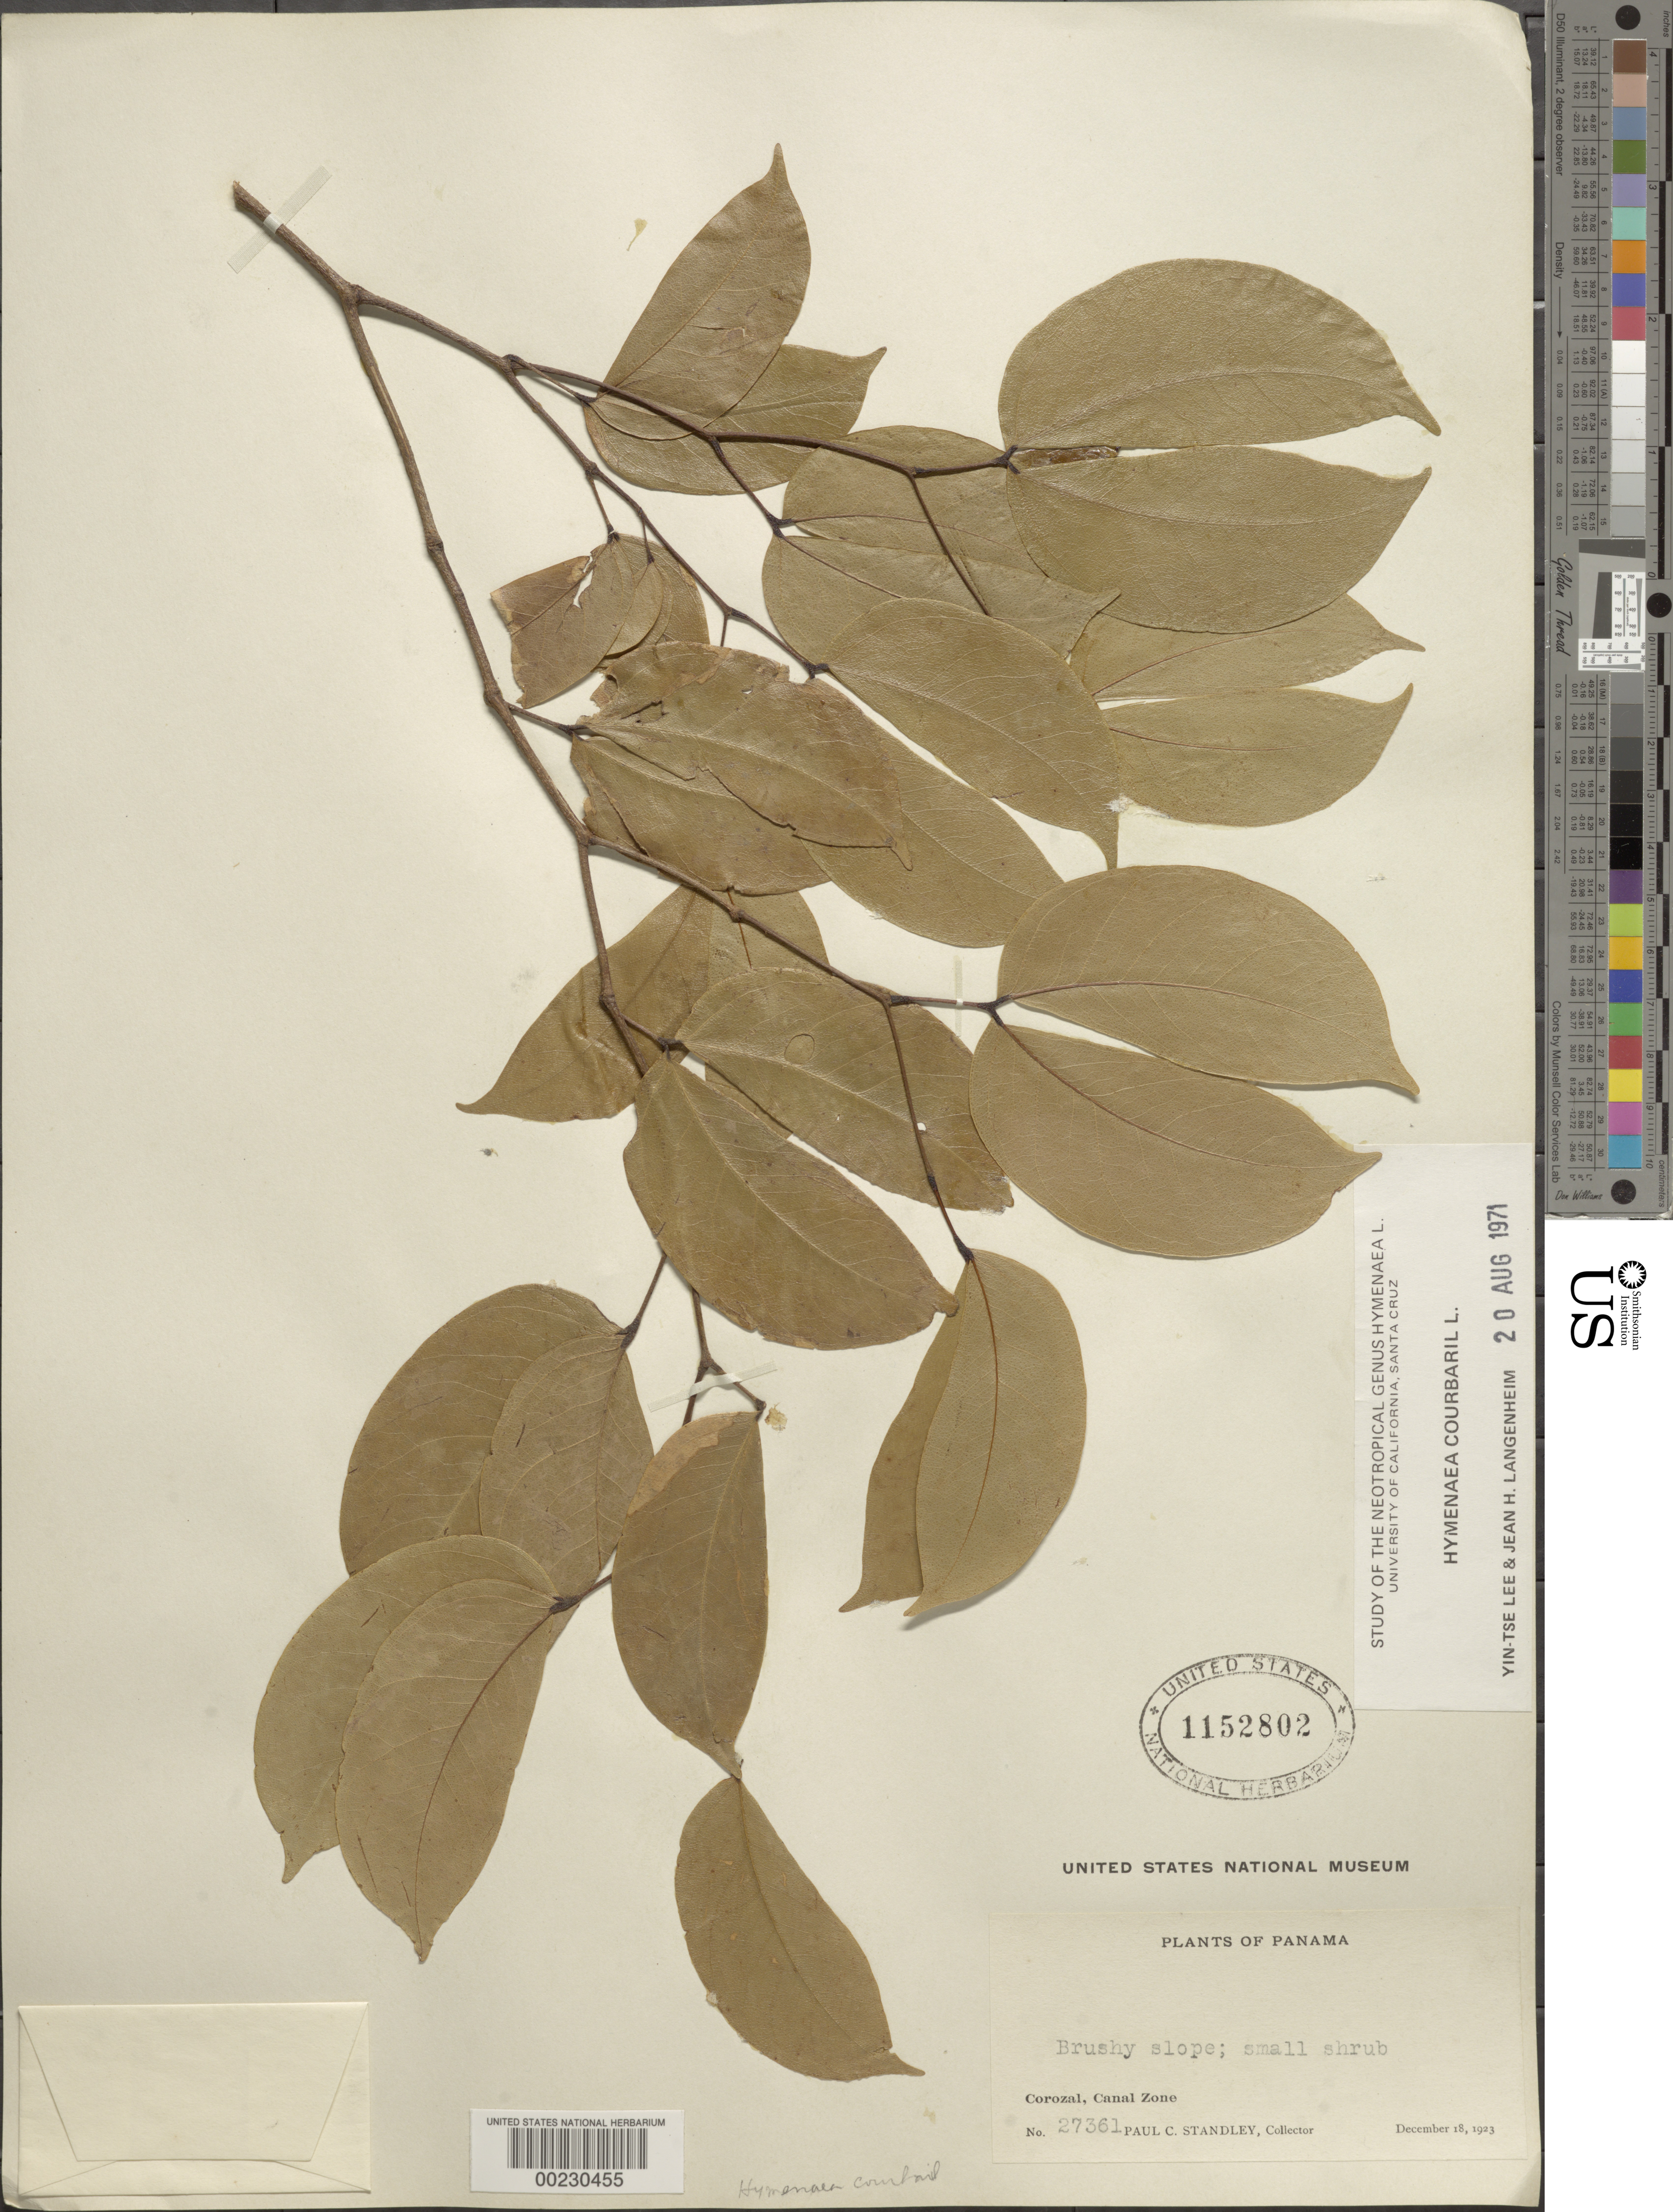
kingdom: Plantae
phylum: Tracheophyta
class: Magnoliopsida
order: Fabales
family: Fabaceae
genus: Hymenaea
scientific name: Hymenaea courbaril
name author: L.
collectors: P. C. Standley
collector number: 27361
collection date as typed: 18 Dec 1923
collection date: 1923-12-18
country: Panama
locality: Corozal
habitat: Brushy slope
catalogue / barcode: US 1152802